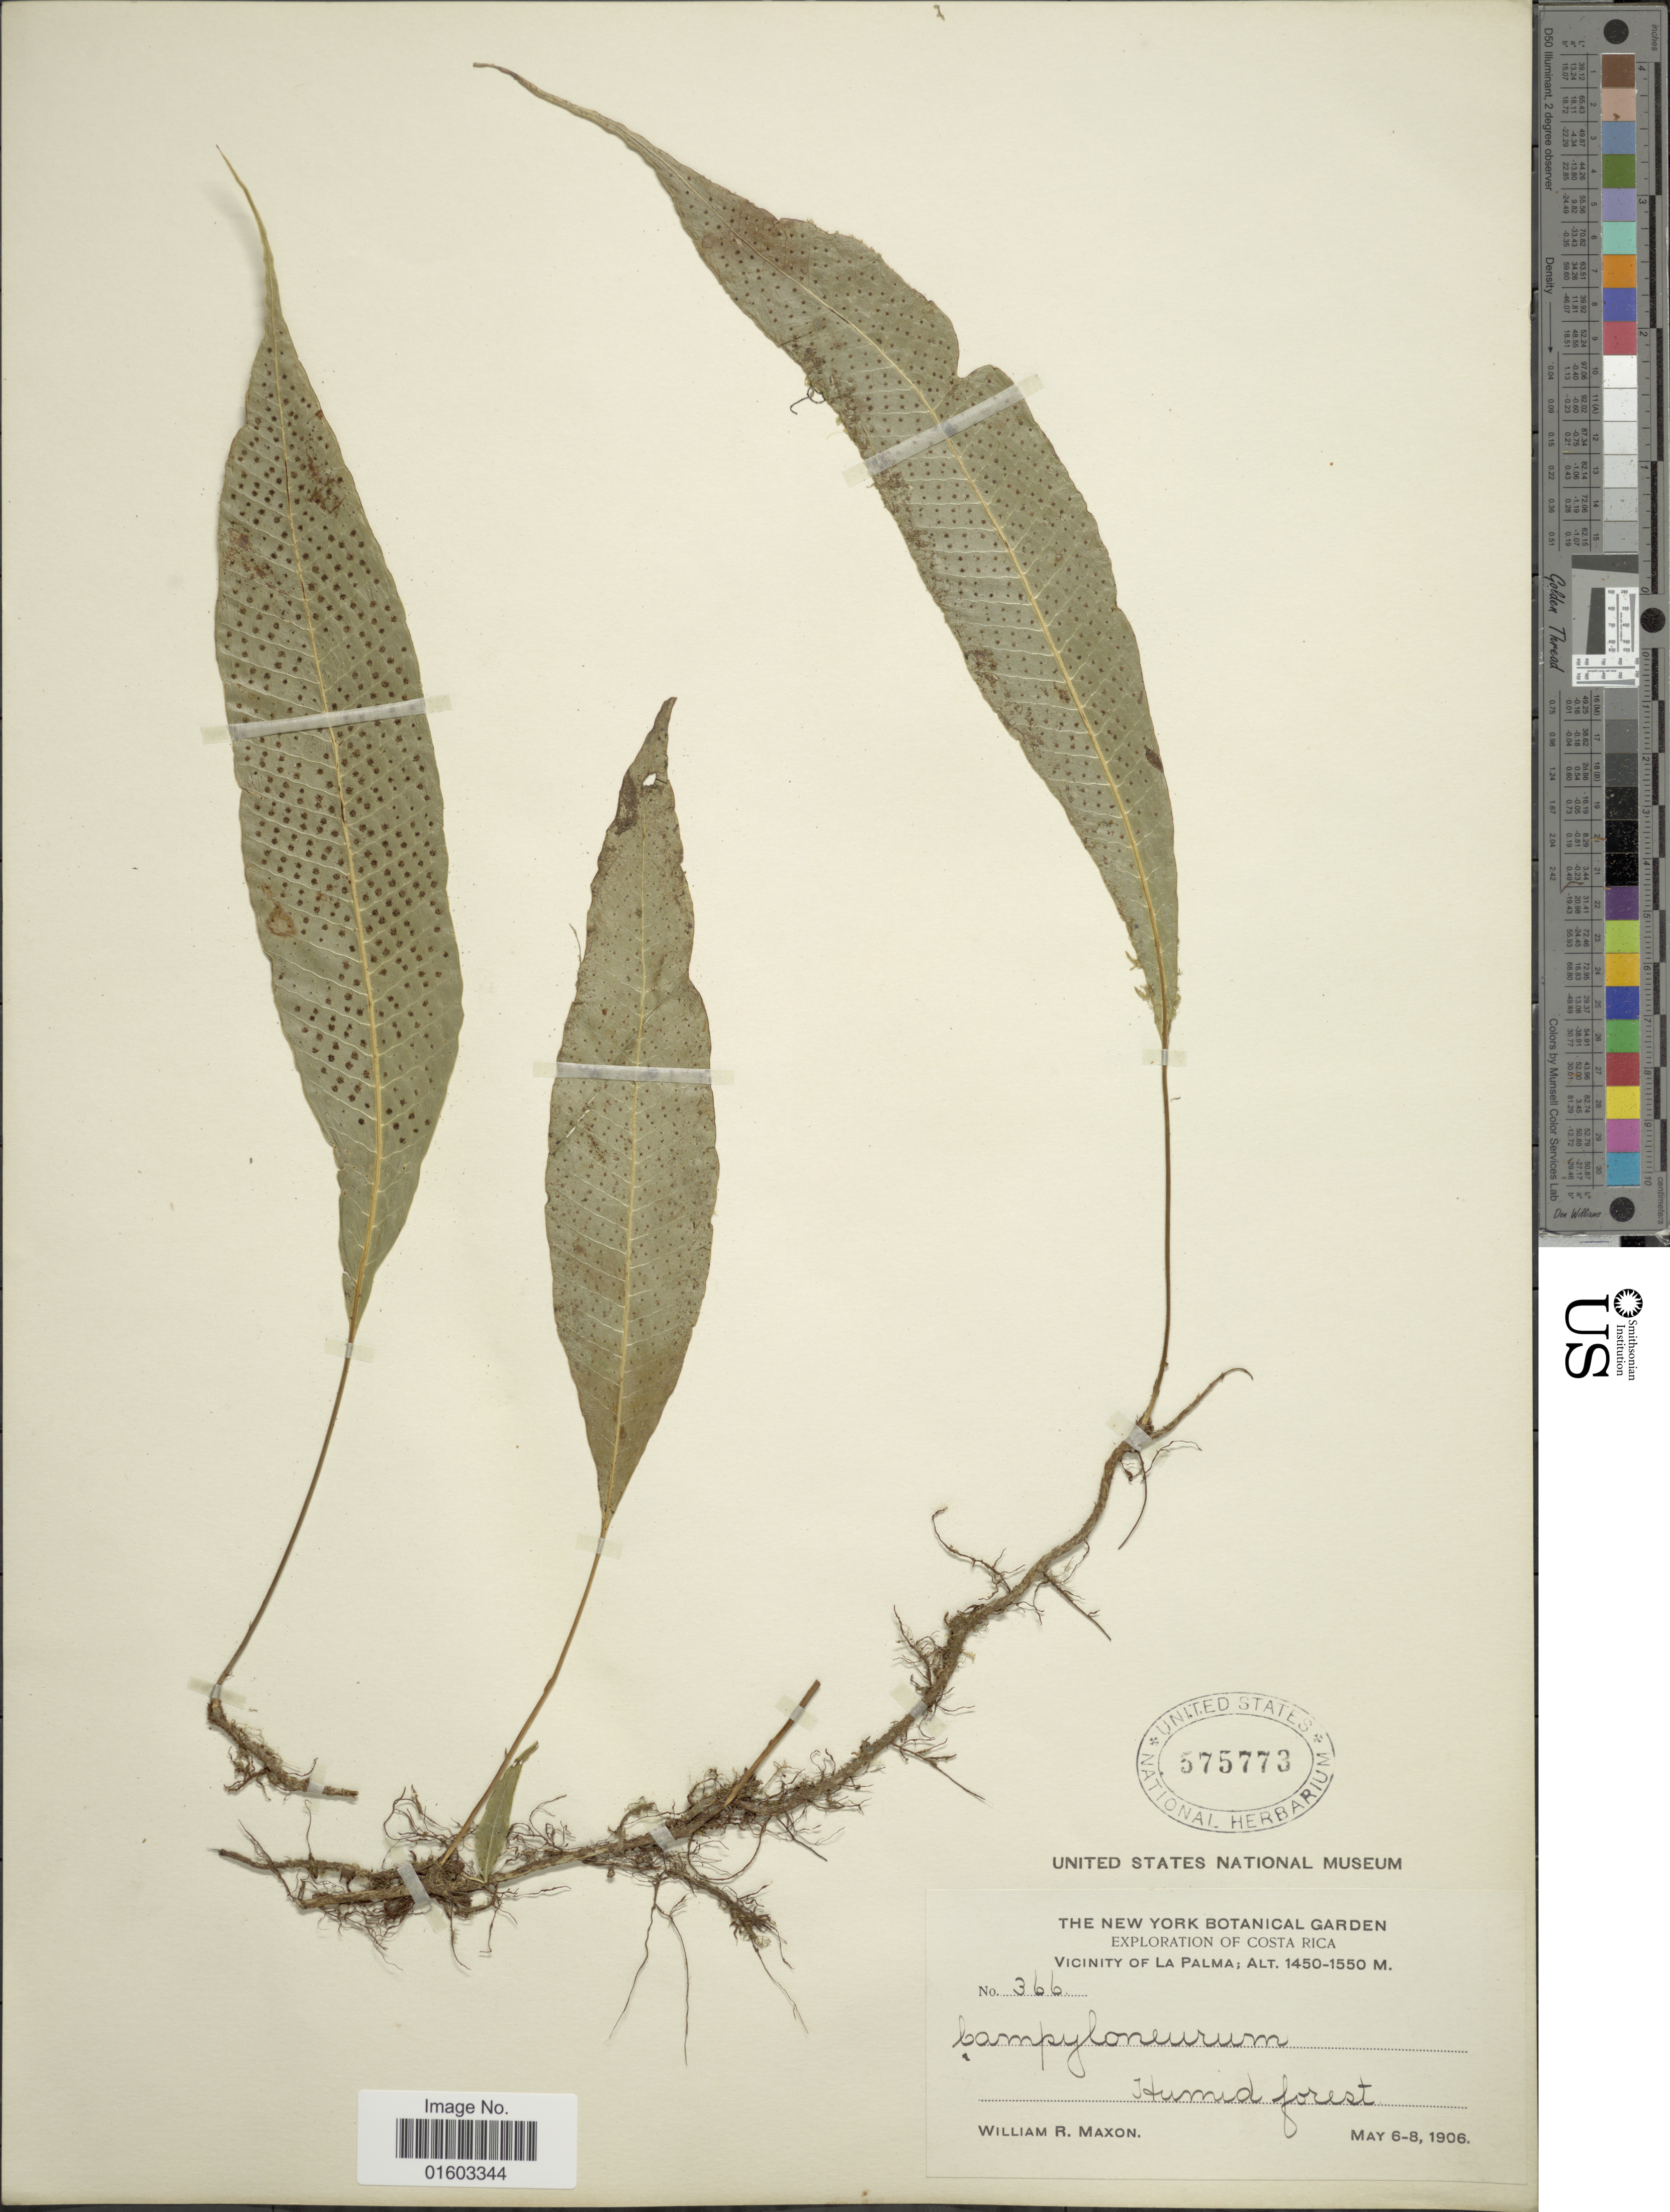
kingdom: Plantae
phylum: Tracheophyta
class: Polypodiopsida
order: Polypodiales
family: Polypodiaceae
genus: Campyloneurum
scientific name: Campyloneurum wercklei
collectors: W. R. Maxon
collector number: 366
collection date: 1906-05-06/1906-05-08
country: Costa Rica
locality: Vicinity of La Palma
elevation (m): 1450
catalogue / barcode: US 575773